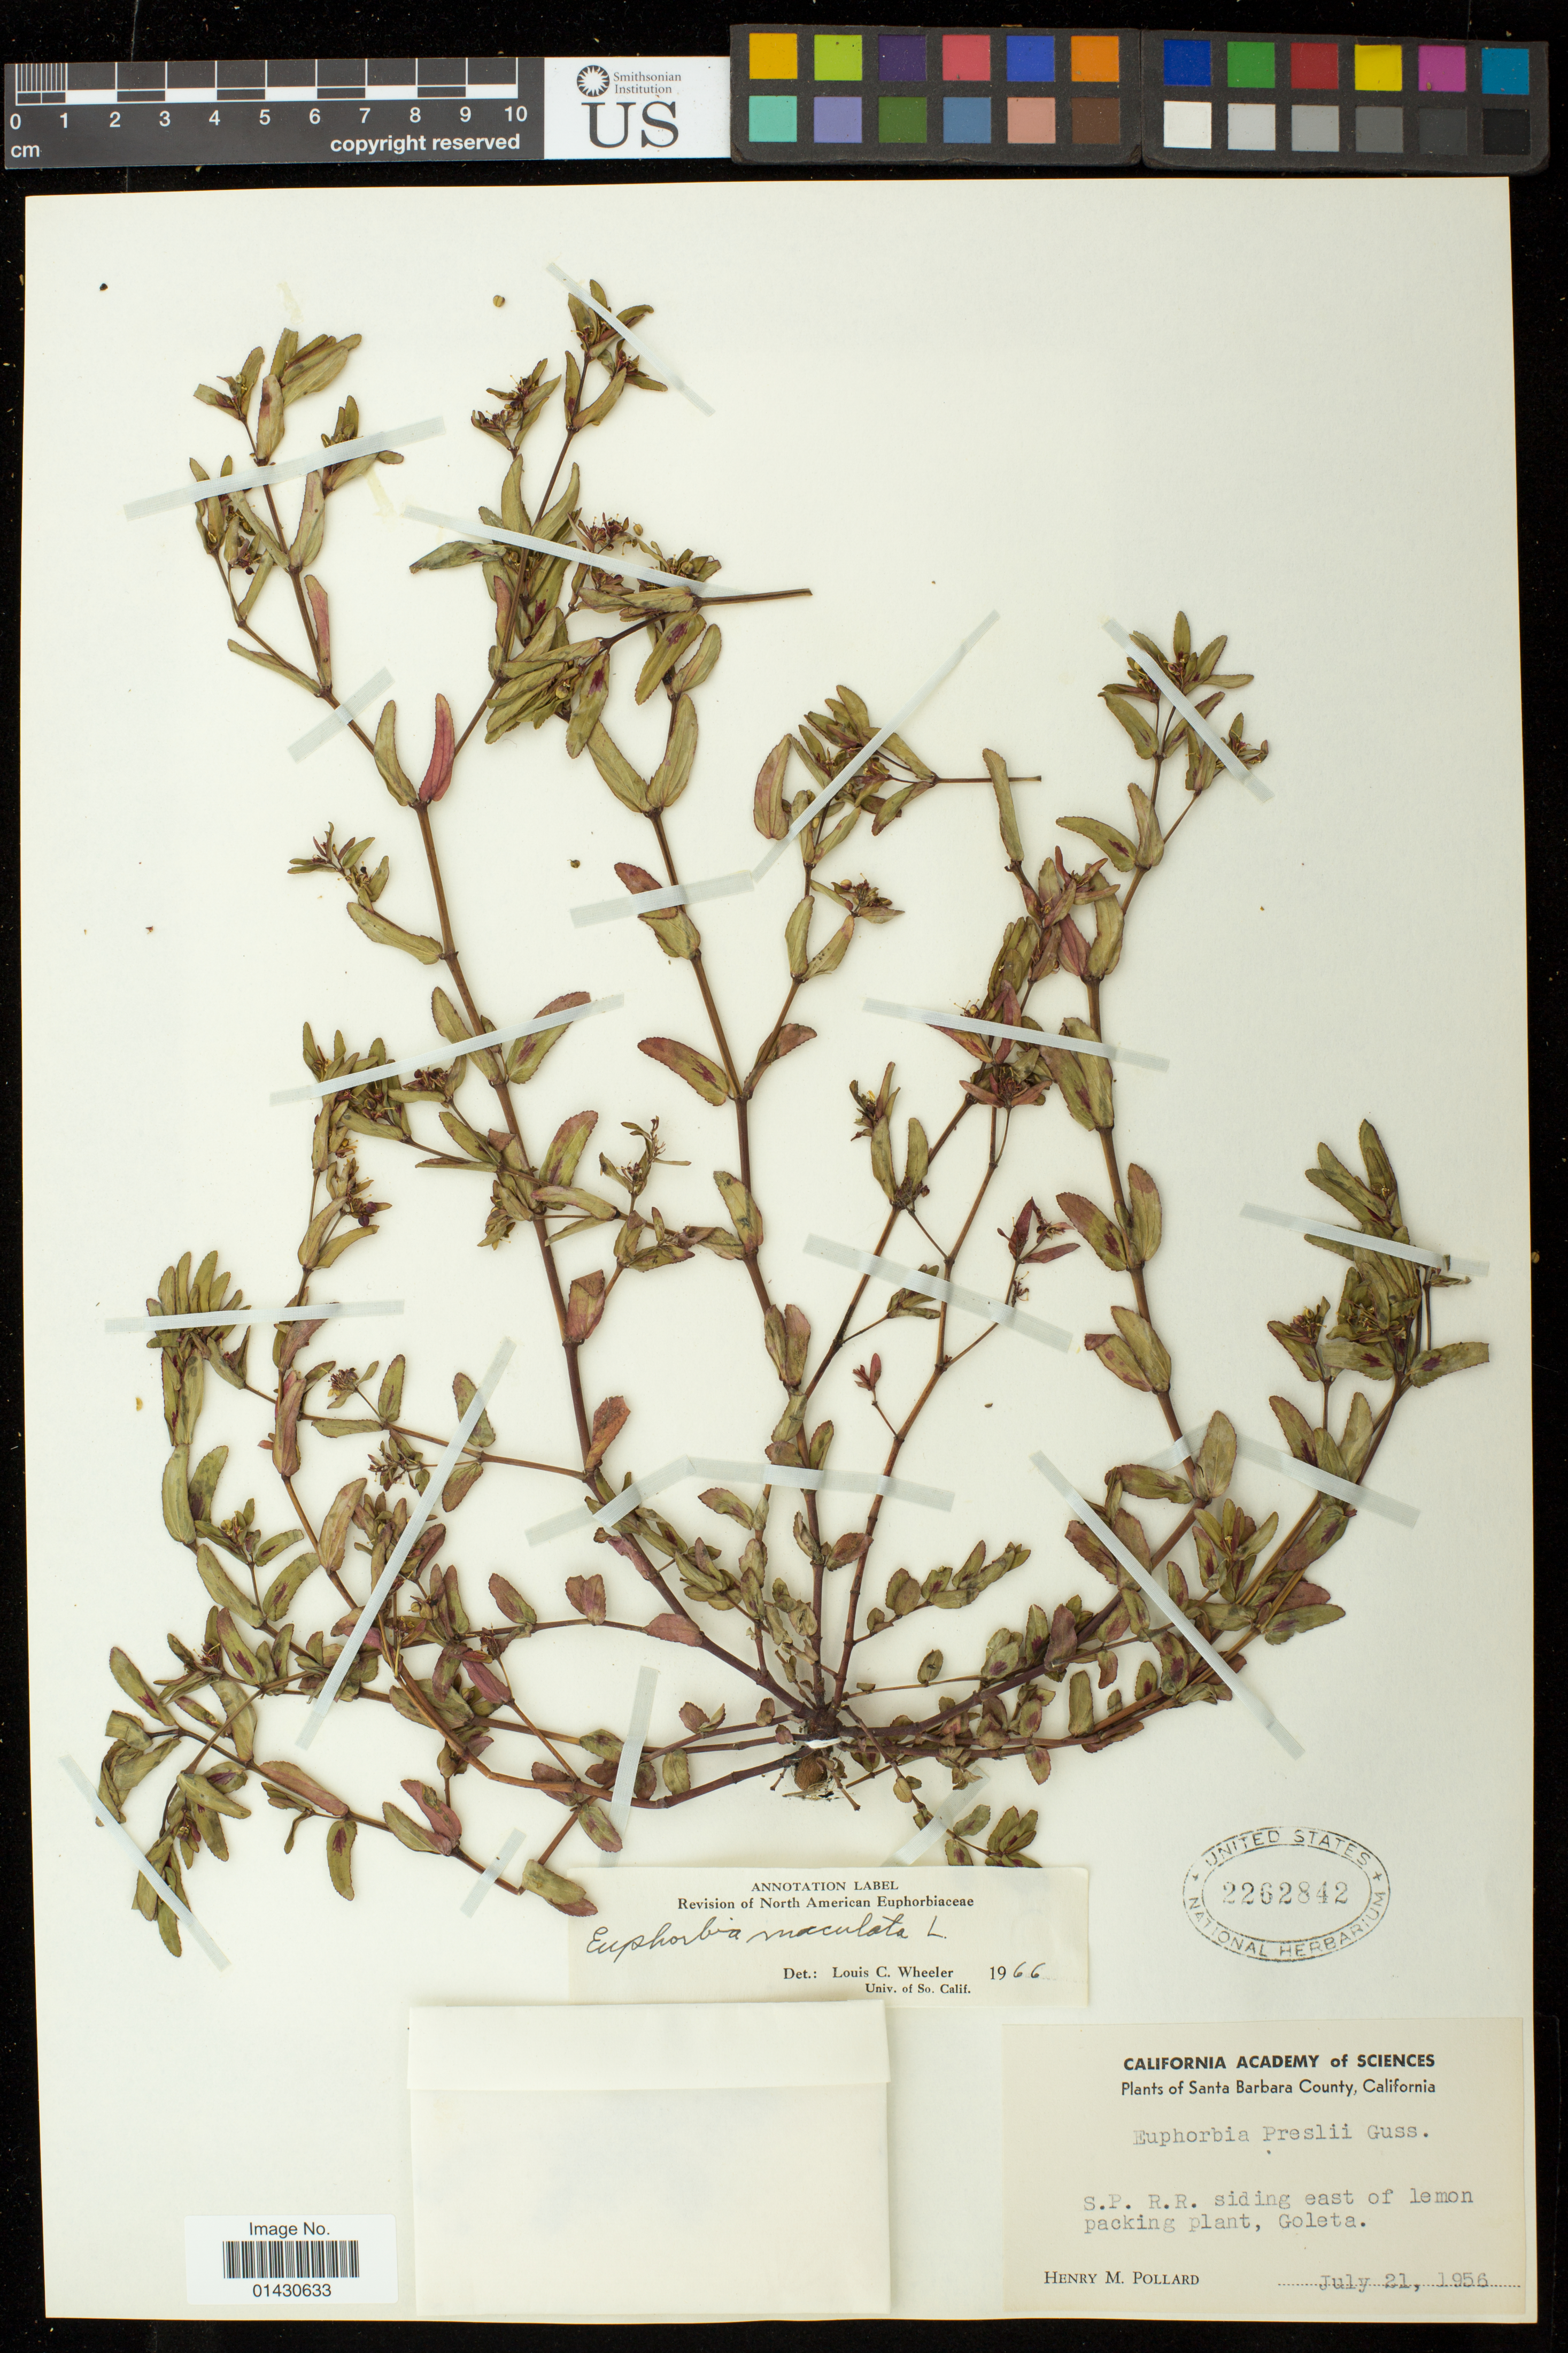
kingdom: Plantae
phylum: Tracheophyta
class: Magnoliopsida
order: Malpighiales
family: Euphorbiaceae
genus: Euphorbia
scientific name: Euphorbia maculata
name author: L.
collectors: H. M. Pollard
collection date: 1956-07-21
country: United States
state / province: California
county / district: Santa Barbara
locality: S.P. R.R. siding east of lemon packing plant, Goleta.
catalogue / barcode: US 2262842